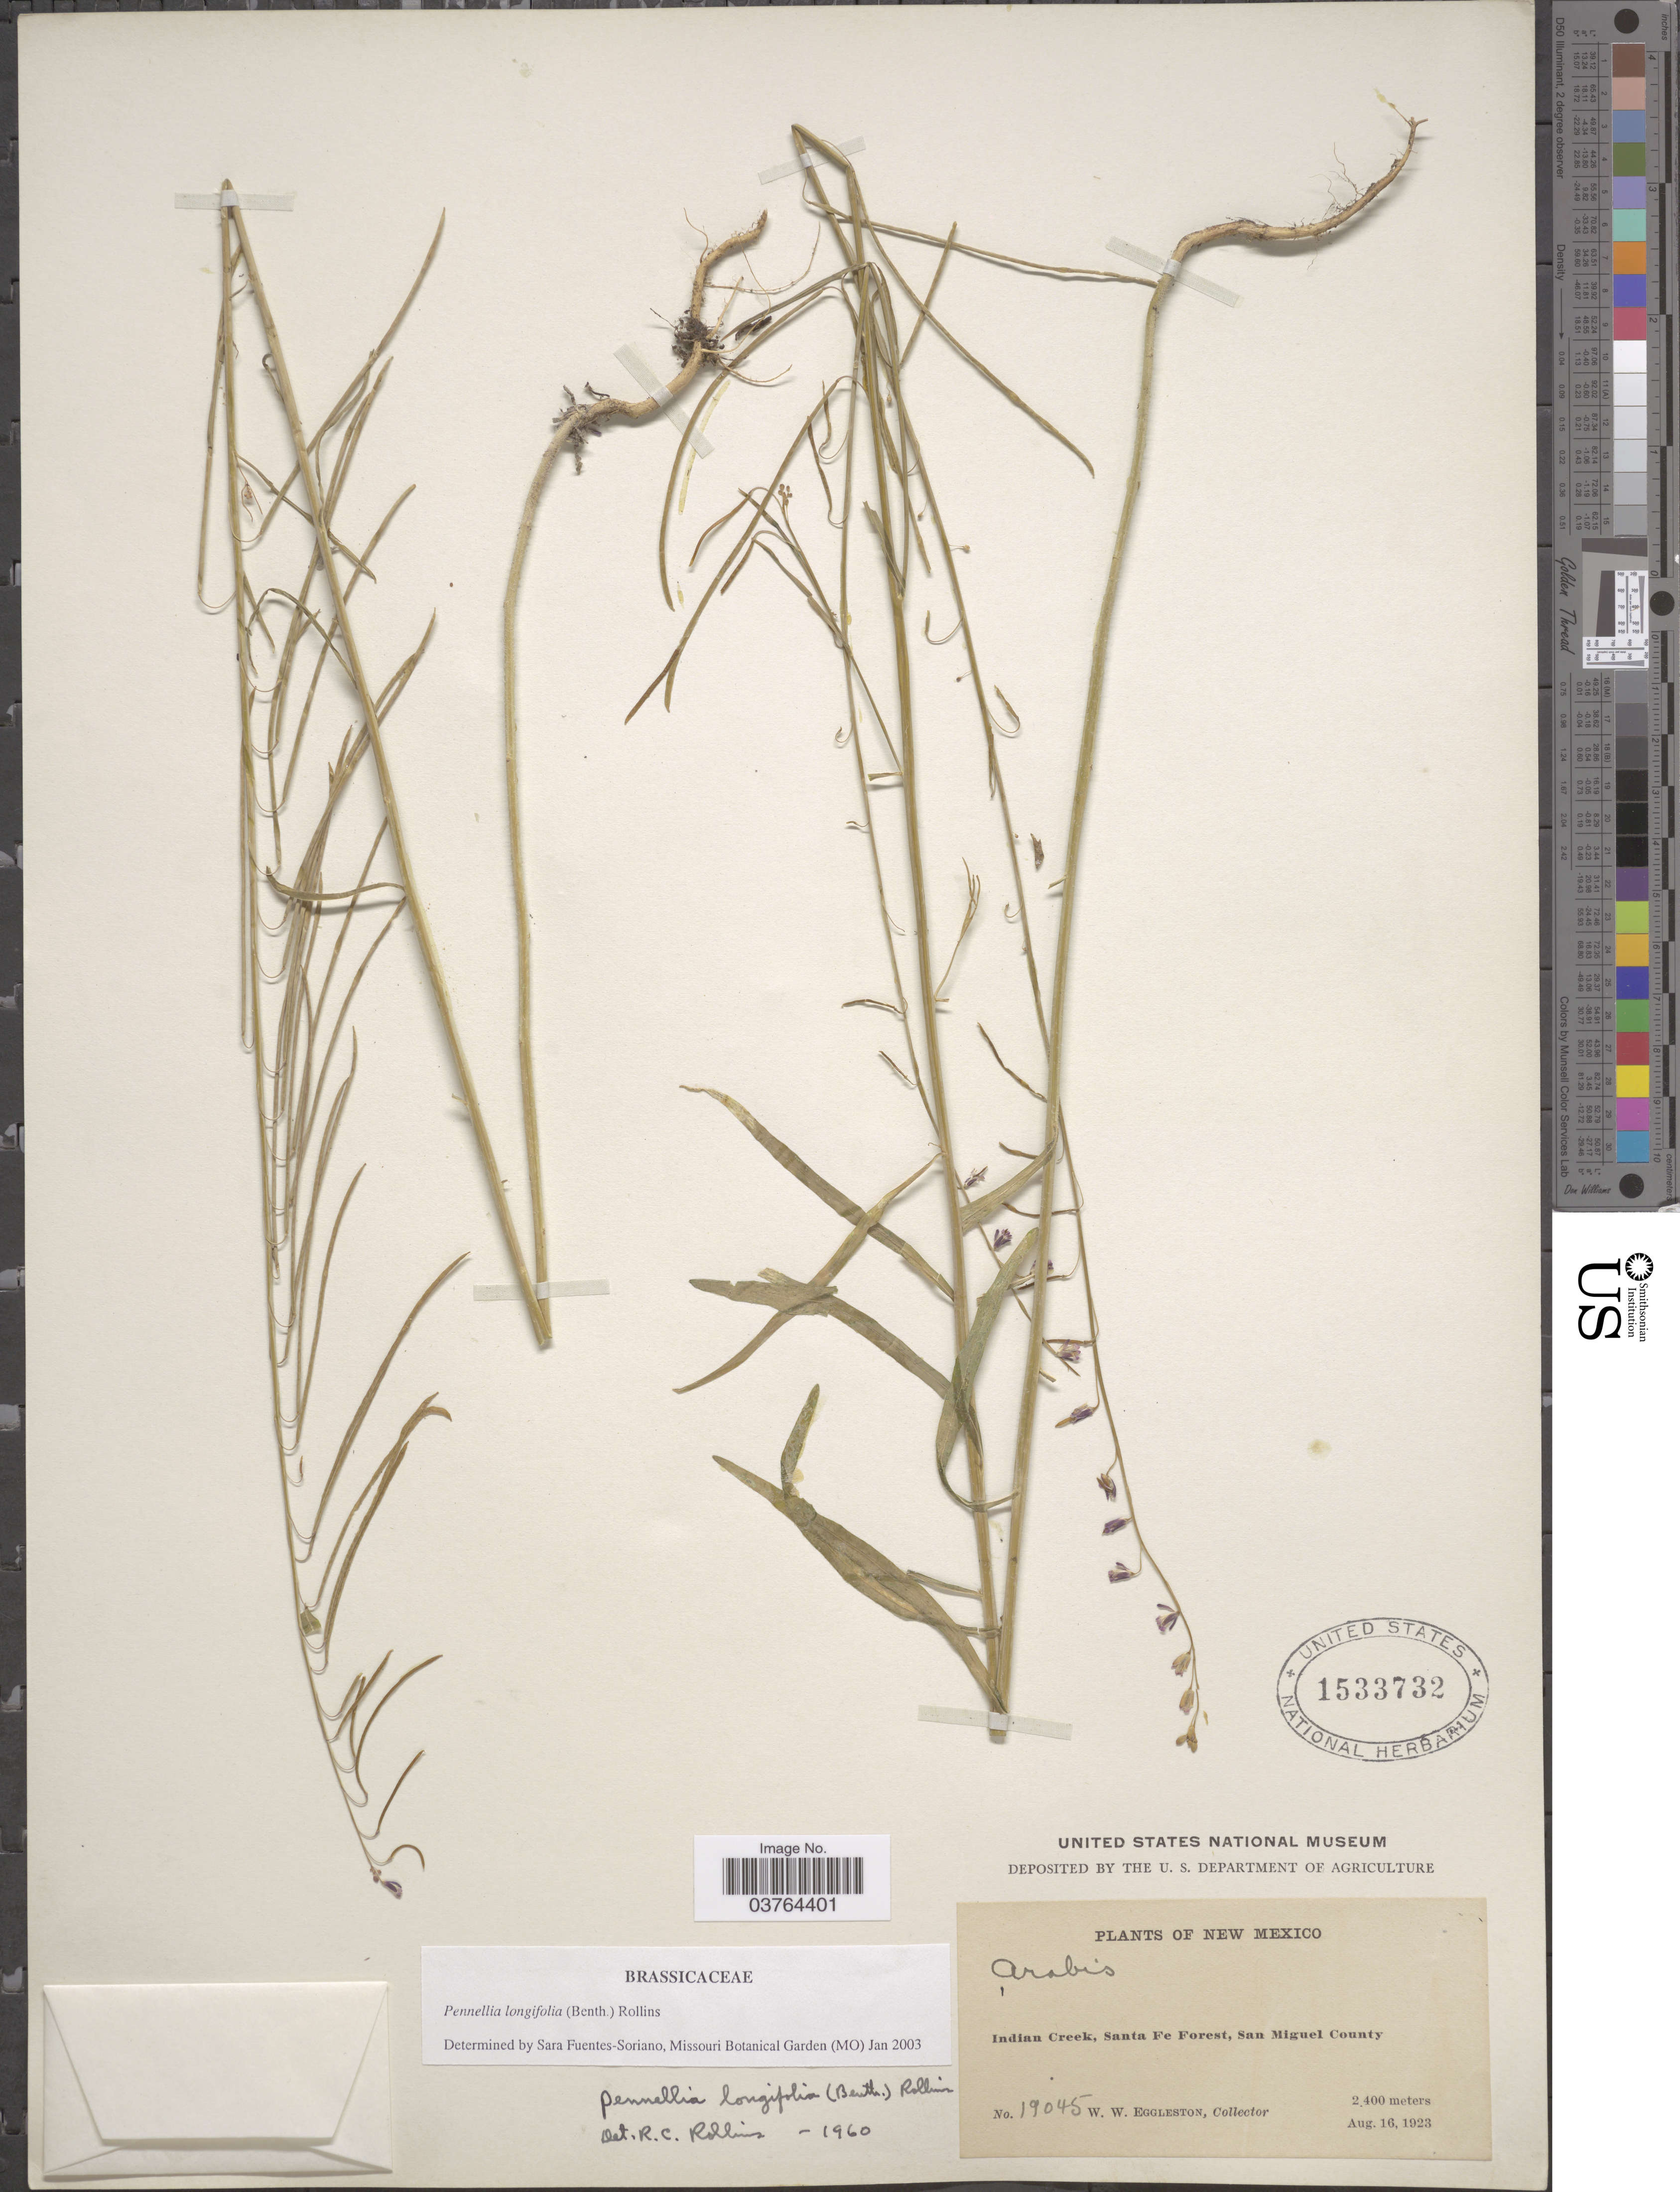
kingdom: Plantae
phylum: Tracheophyta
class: Magnoliopsida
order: Brassicales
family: Brassicaceae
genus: Pennellia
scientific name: Pennellia longifolia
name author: (Benth.) Rollins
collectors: W. W. Eggleston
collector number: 19045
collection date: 1923-08-16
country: United States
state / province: New Mexico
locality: Indian Creek, Santa Fe Forest, San Miguel County.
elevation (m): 2400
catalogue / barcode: US 1533732